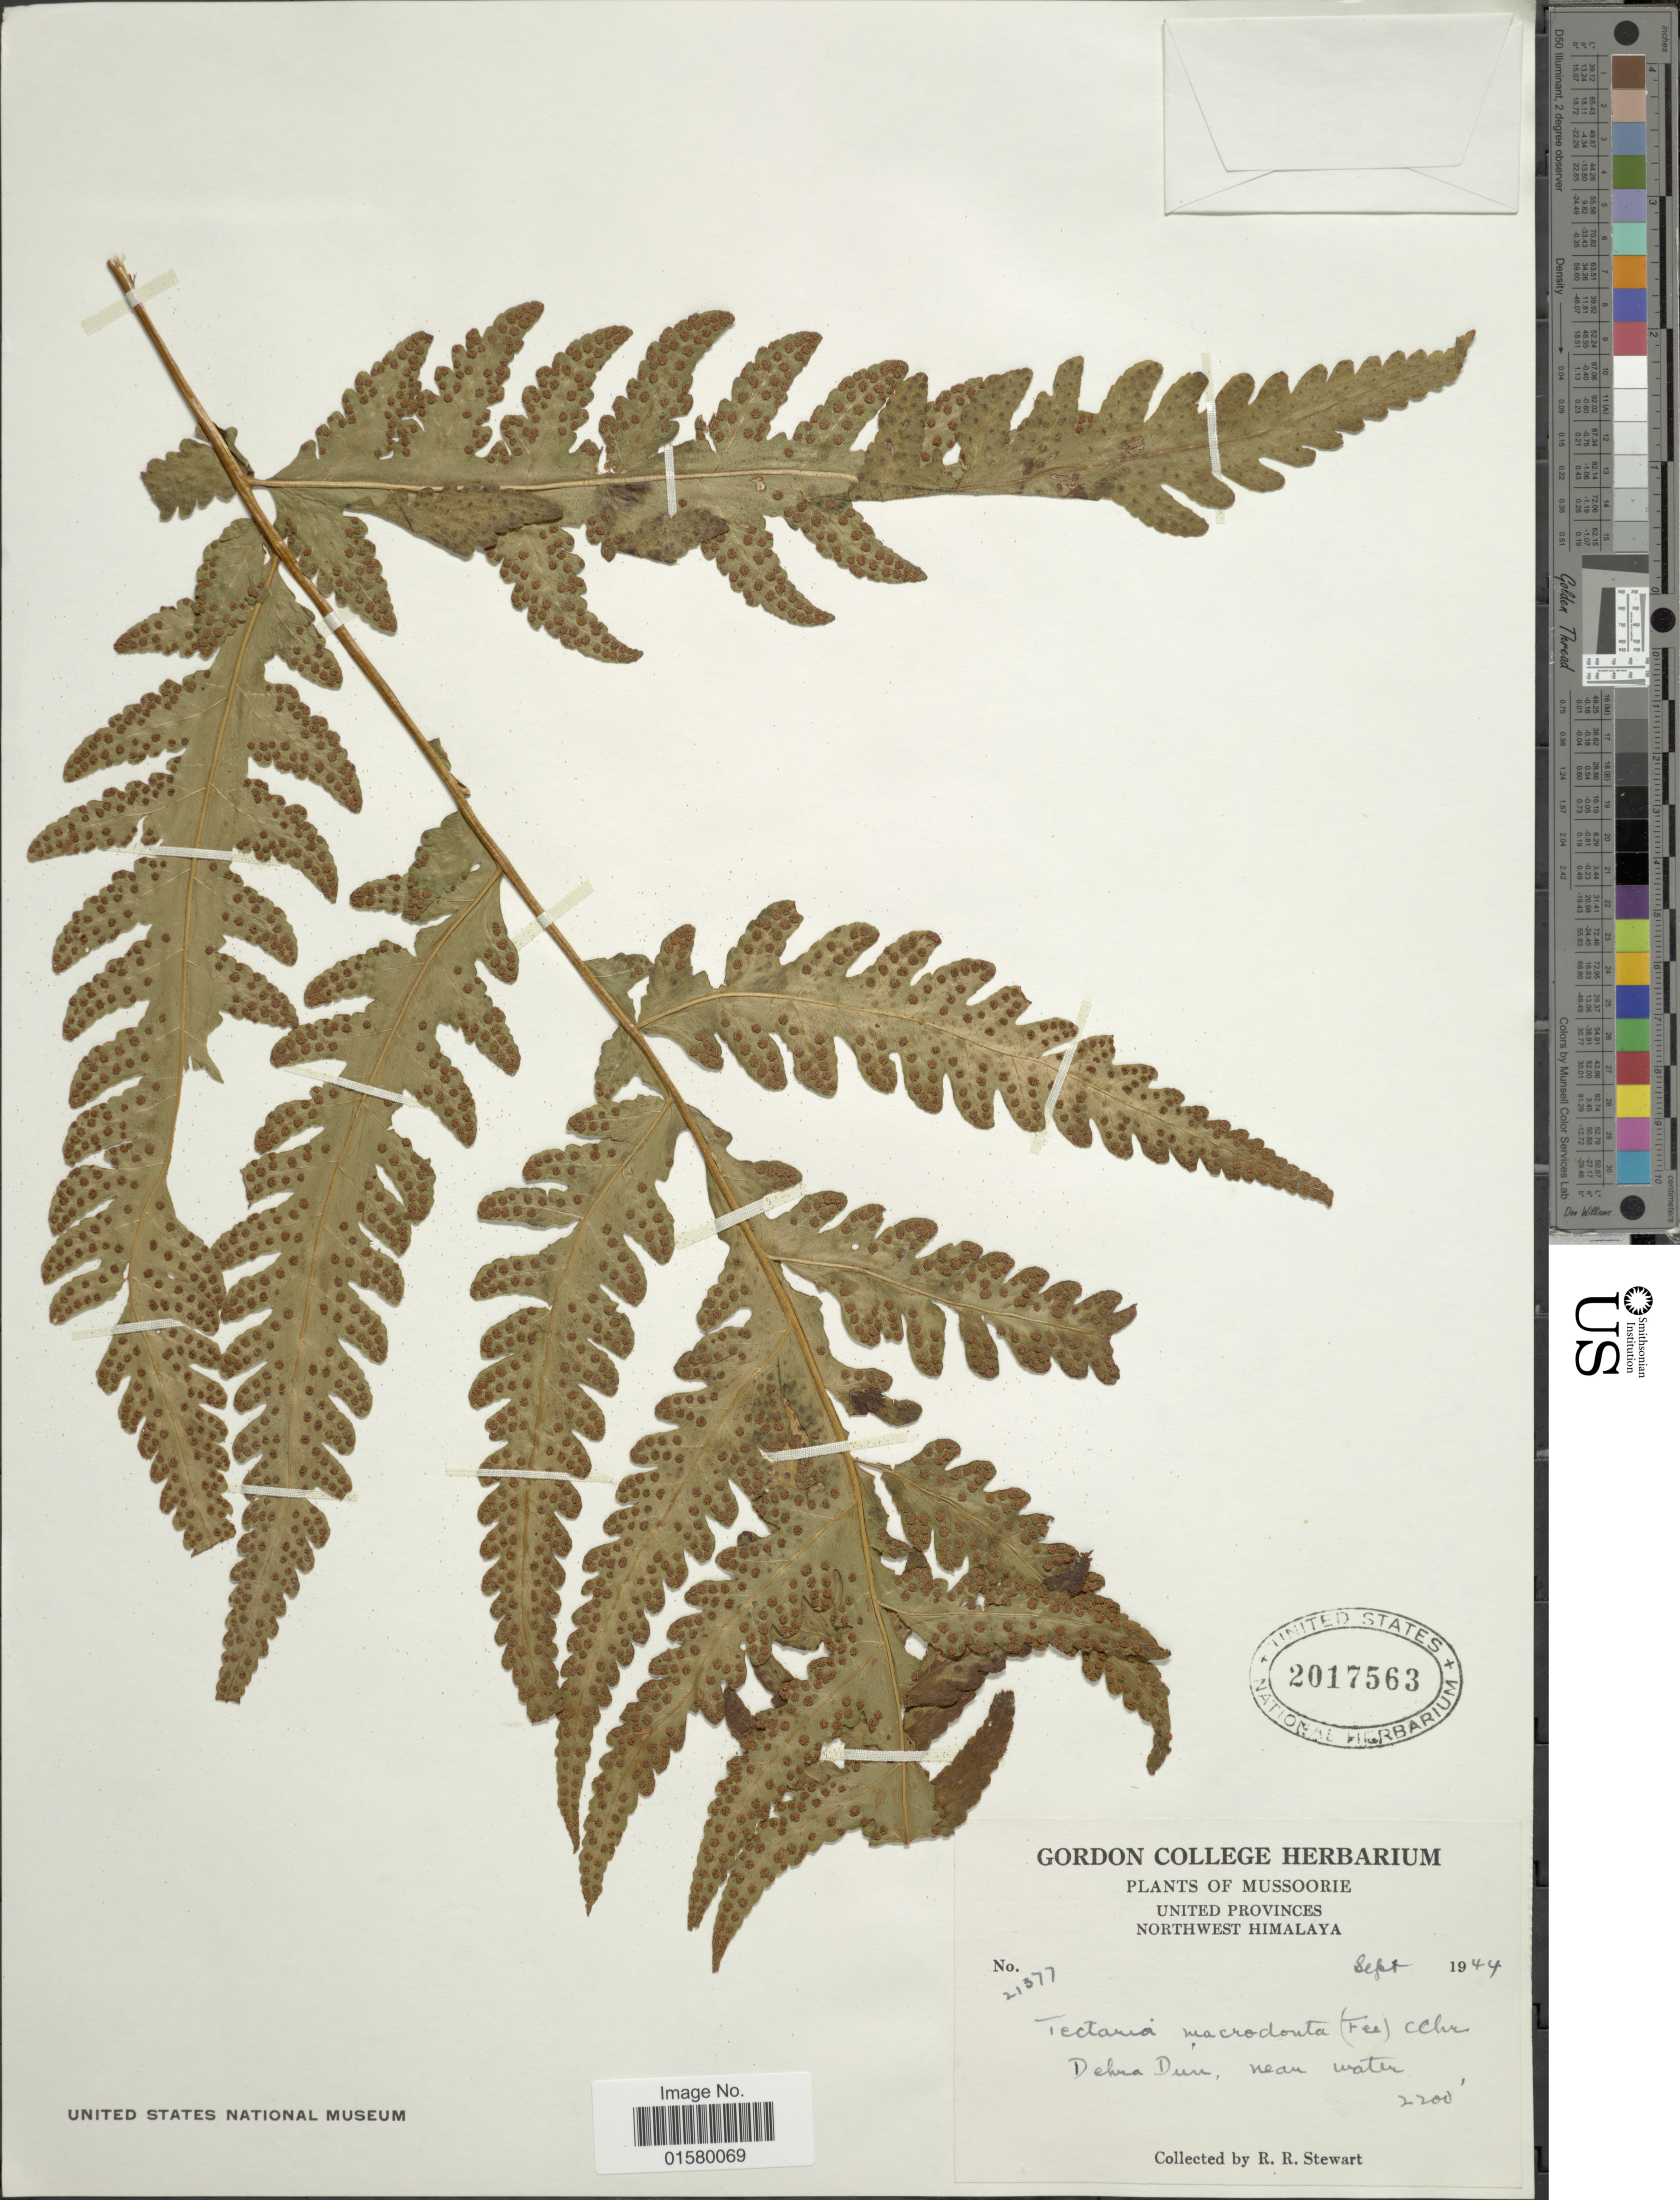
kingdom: Plantae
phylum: Tracheophyta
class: Polypodiopsida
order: Polypodiales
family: Tectariaceae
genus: Tectaria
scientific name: Tectaria coadunata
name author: (J. Sm.) C. Chr.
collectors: R. R. Stewart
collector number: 21377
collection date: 1944-09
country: India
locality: Mussoorie, United Provinces, Northwest Himalya, Dehra Dun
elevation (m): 671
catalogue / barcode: US 2017563